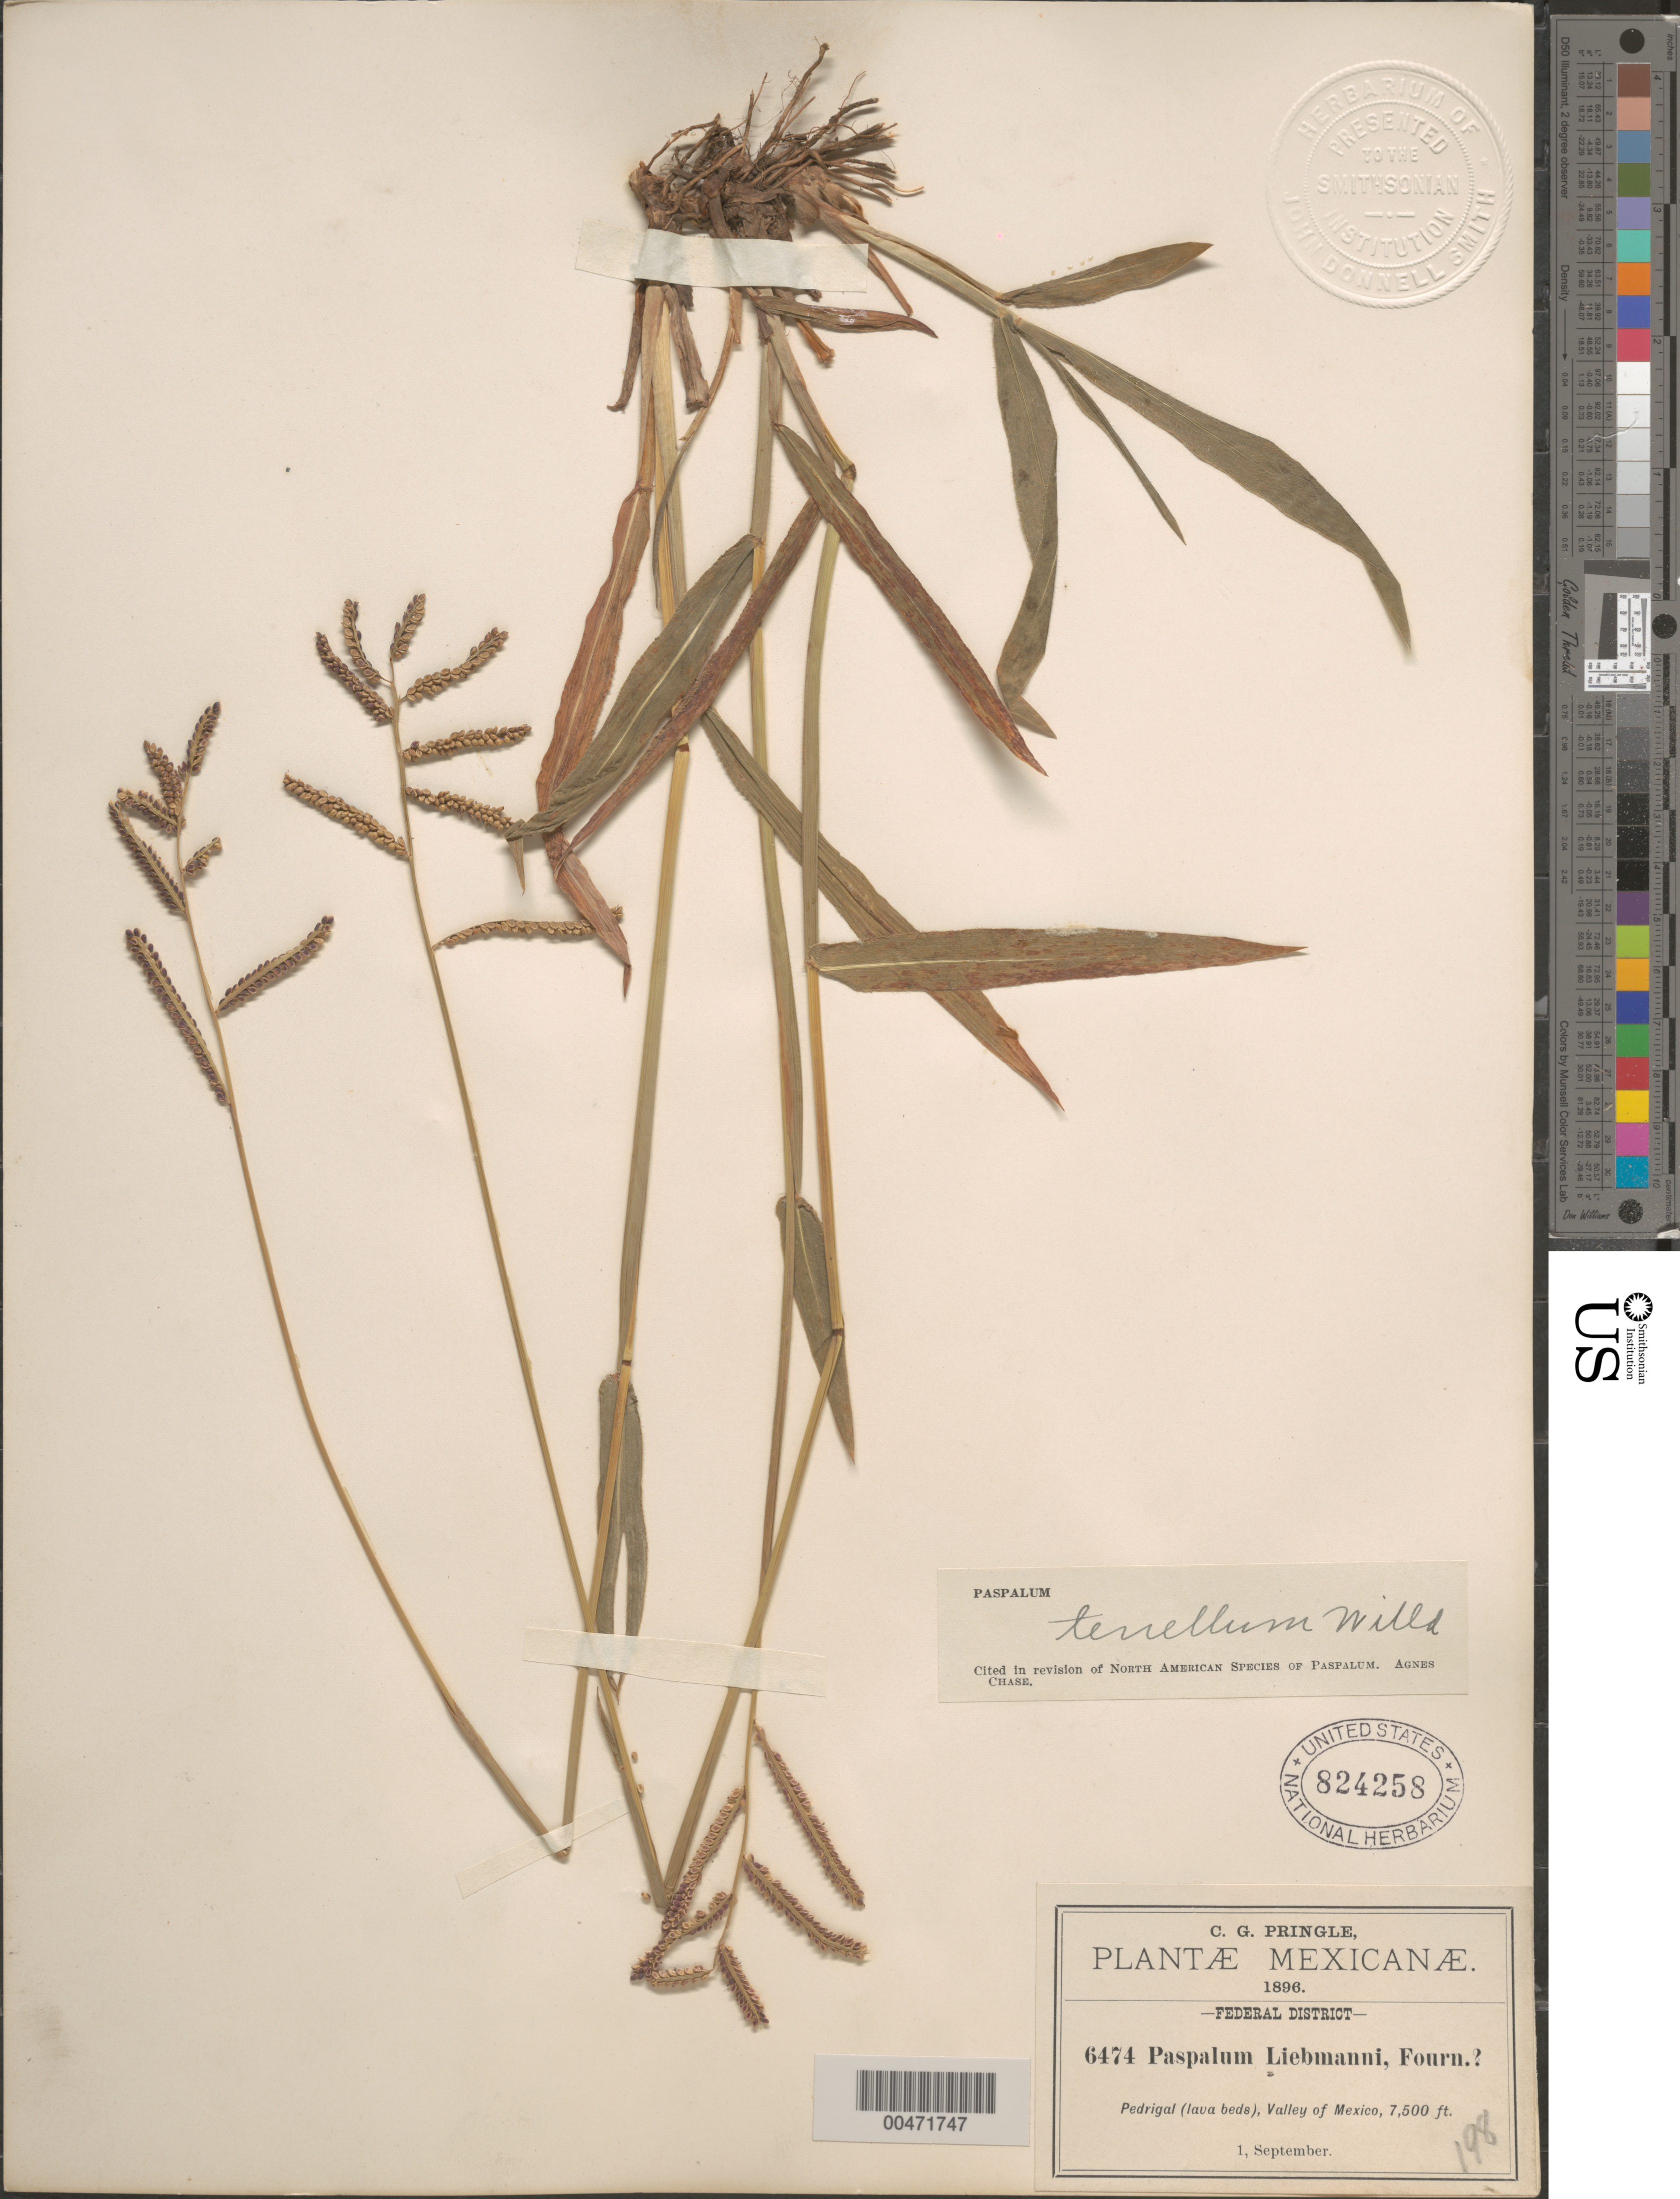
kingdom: Plantae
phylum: Tracheophyta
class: Liliopsida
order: Poales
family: Poaceae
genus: Paspalum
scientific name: Paspalum tenellum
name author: Willd.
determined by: Chase, [M.] Agnes, (US)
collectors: C. G. Pringle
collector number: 6474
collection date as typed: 1 Sep 1896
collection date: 1896-09-01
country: Mexico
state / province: Distrito Federal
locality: Pedrigal, Valley of Mexico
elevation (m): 2286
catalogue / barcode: US 824258